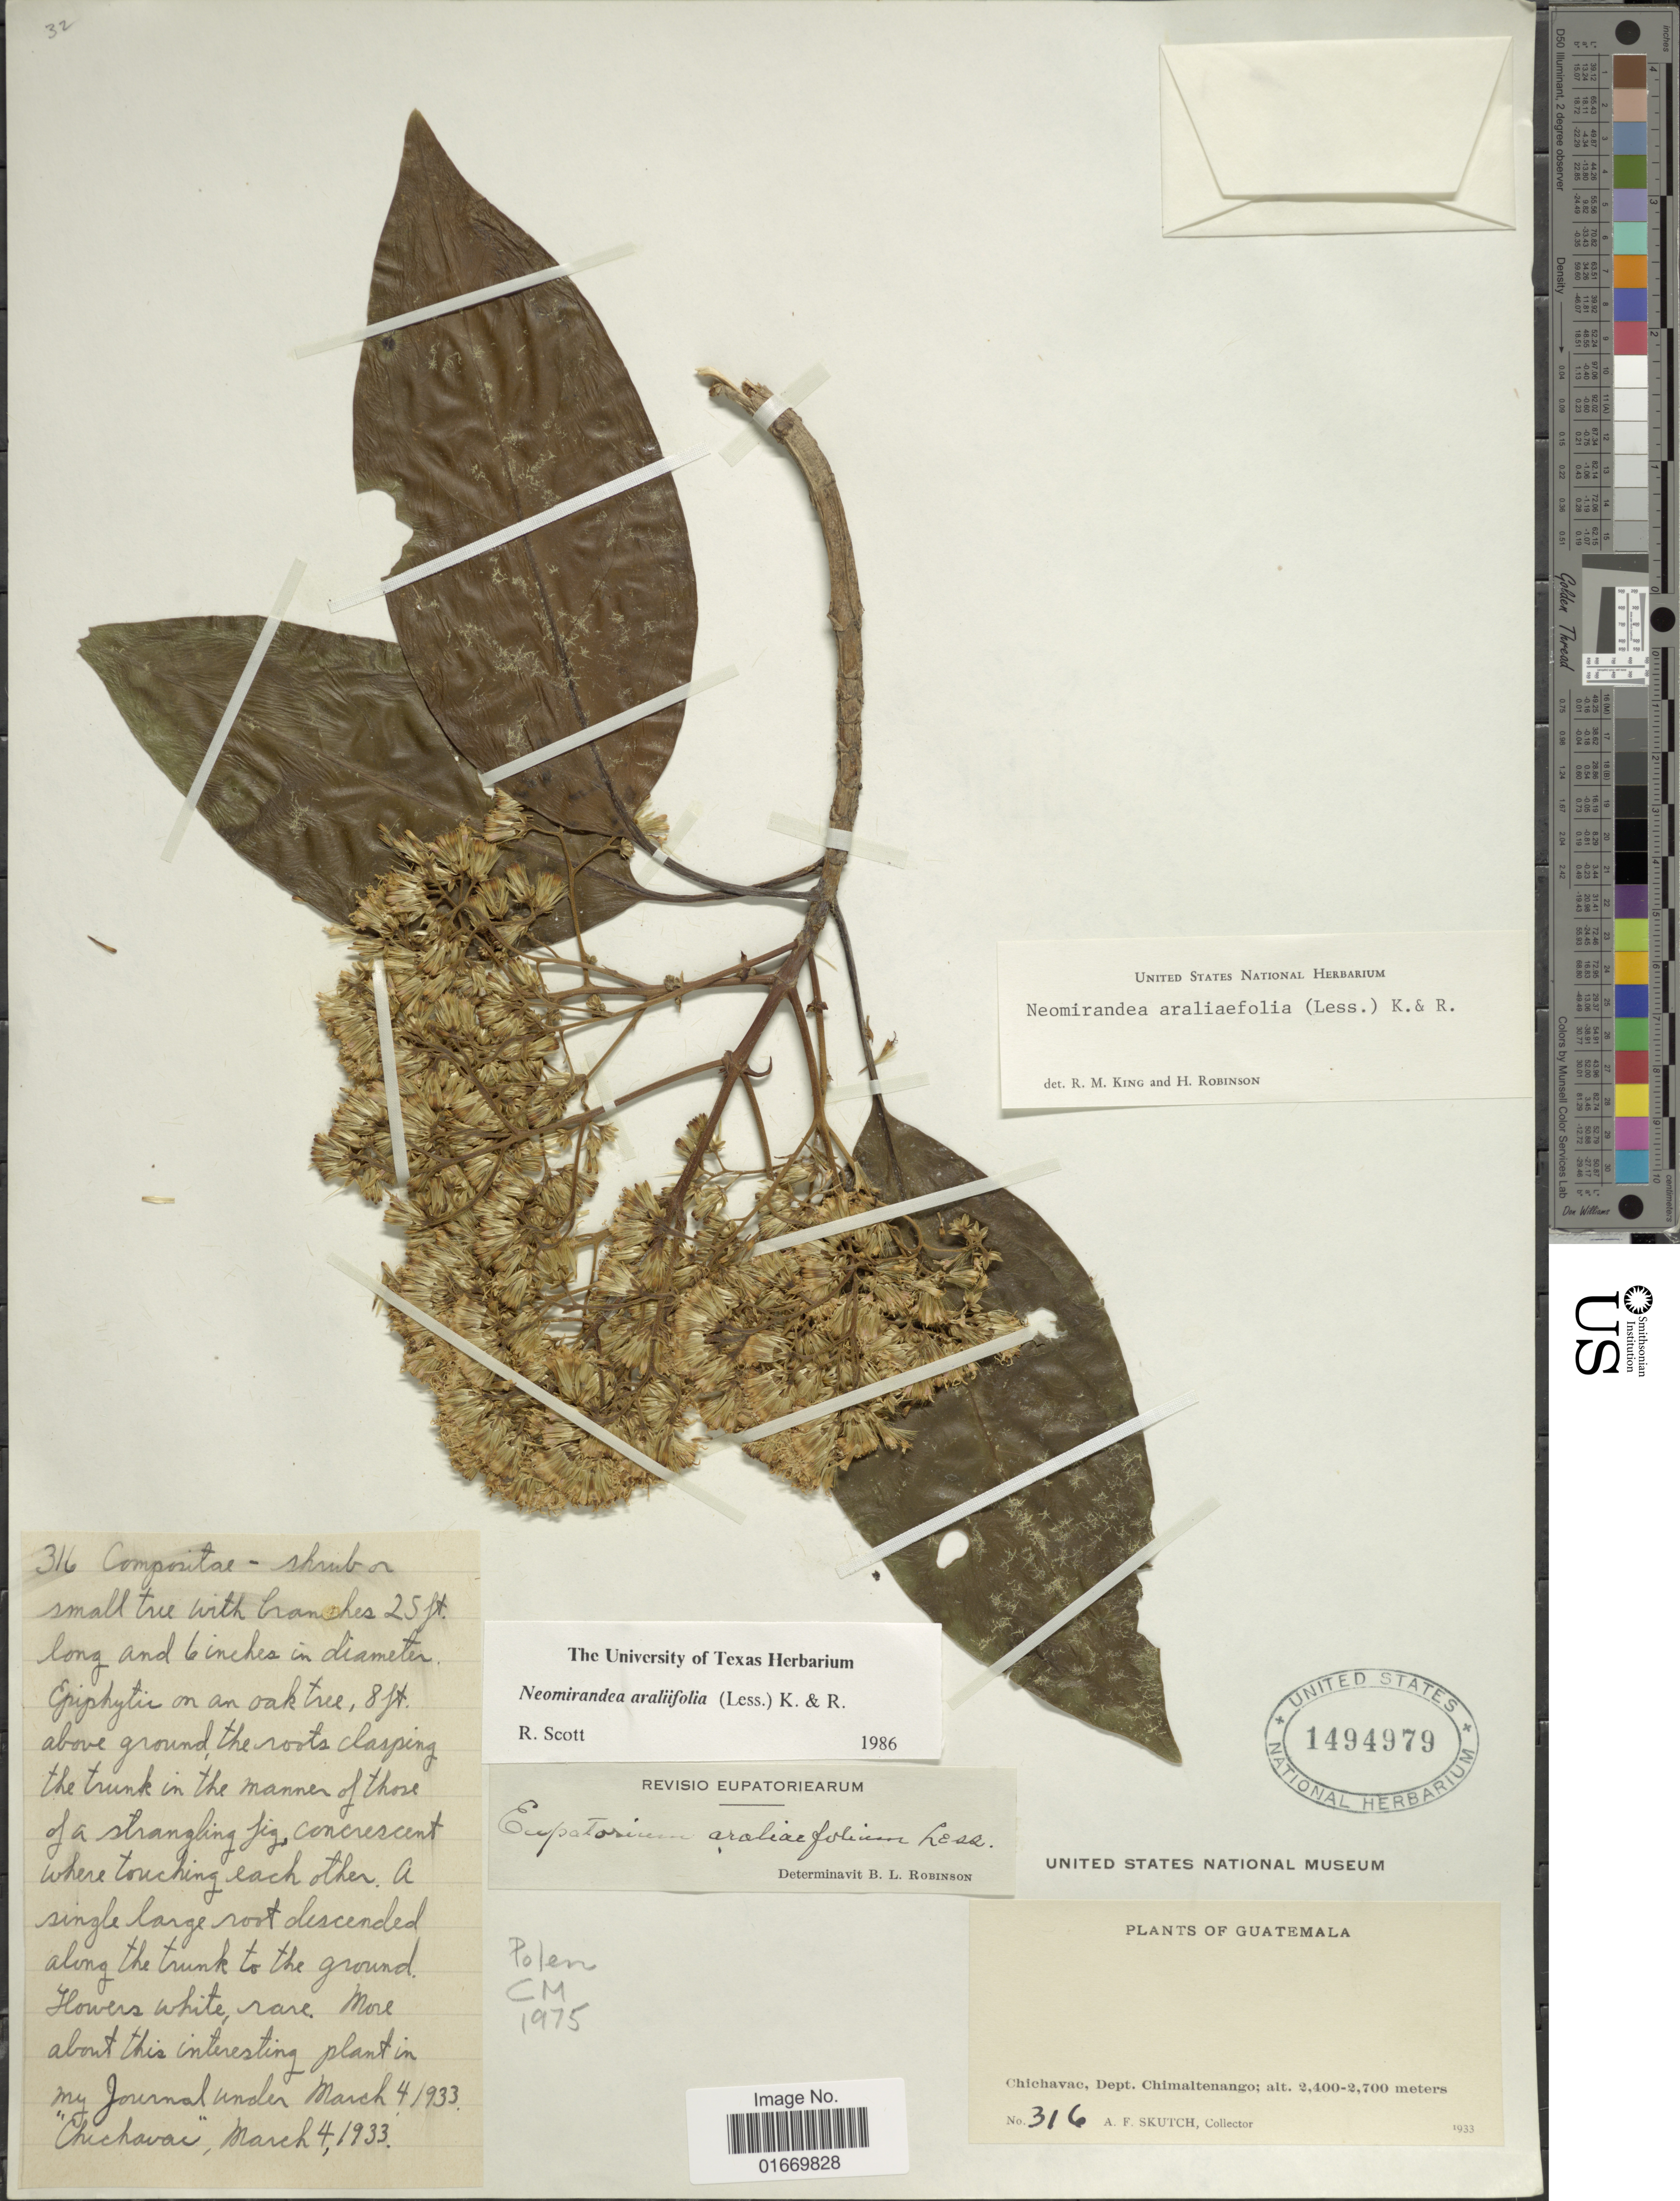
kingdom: Plantae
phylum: Tracheophyta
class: Magnoliopsida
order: Asterales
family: Asteraceae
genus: Neomirandea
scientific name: Neomirandea araliaefolia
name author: (Less.) R.M. King & H. Rob.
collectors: A. F. Skutch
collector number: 316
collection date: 1933-03-04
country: Guatemala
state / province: Chimaltenango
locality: Chichavac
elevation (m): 2400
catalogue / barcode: US 1494979